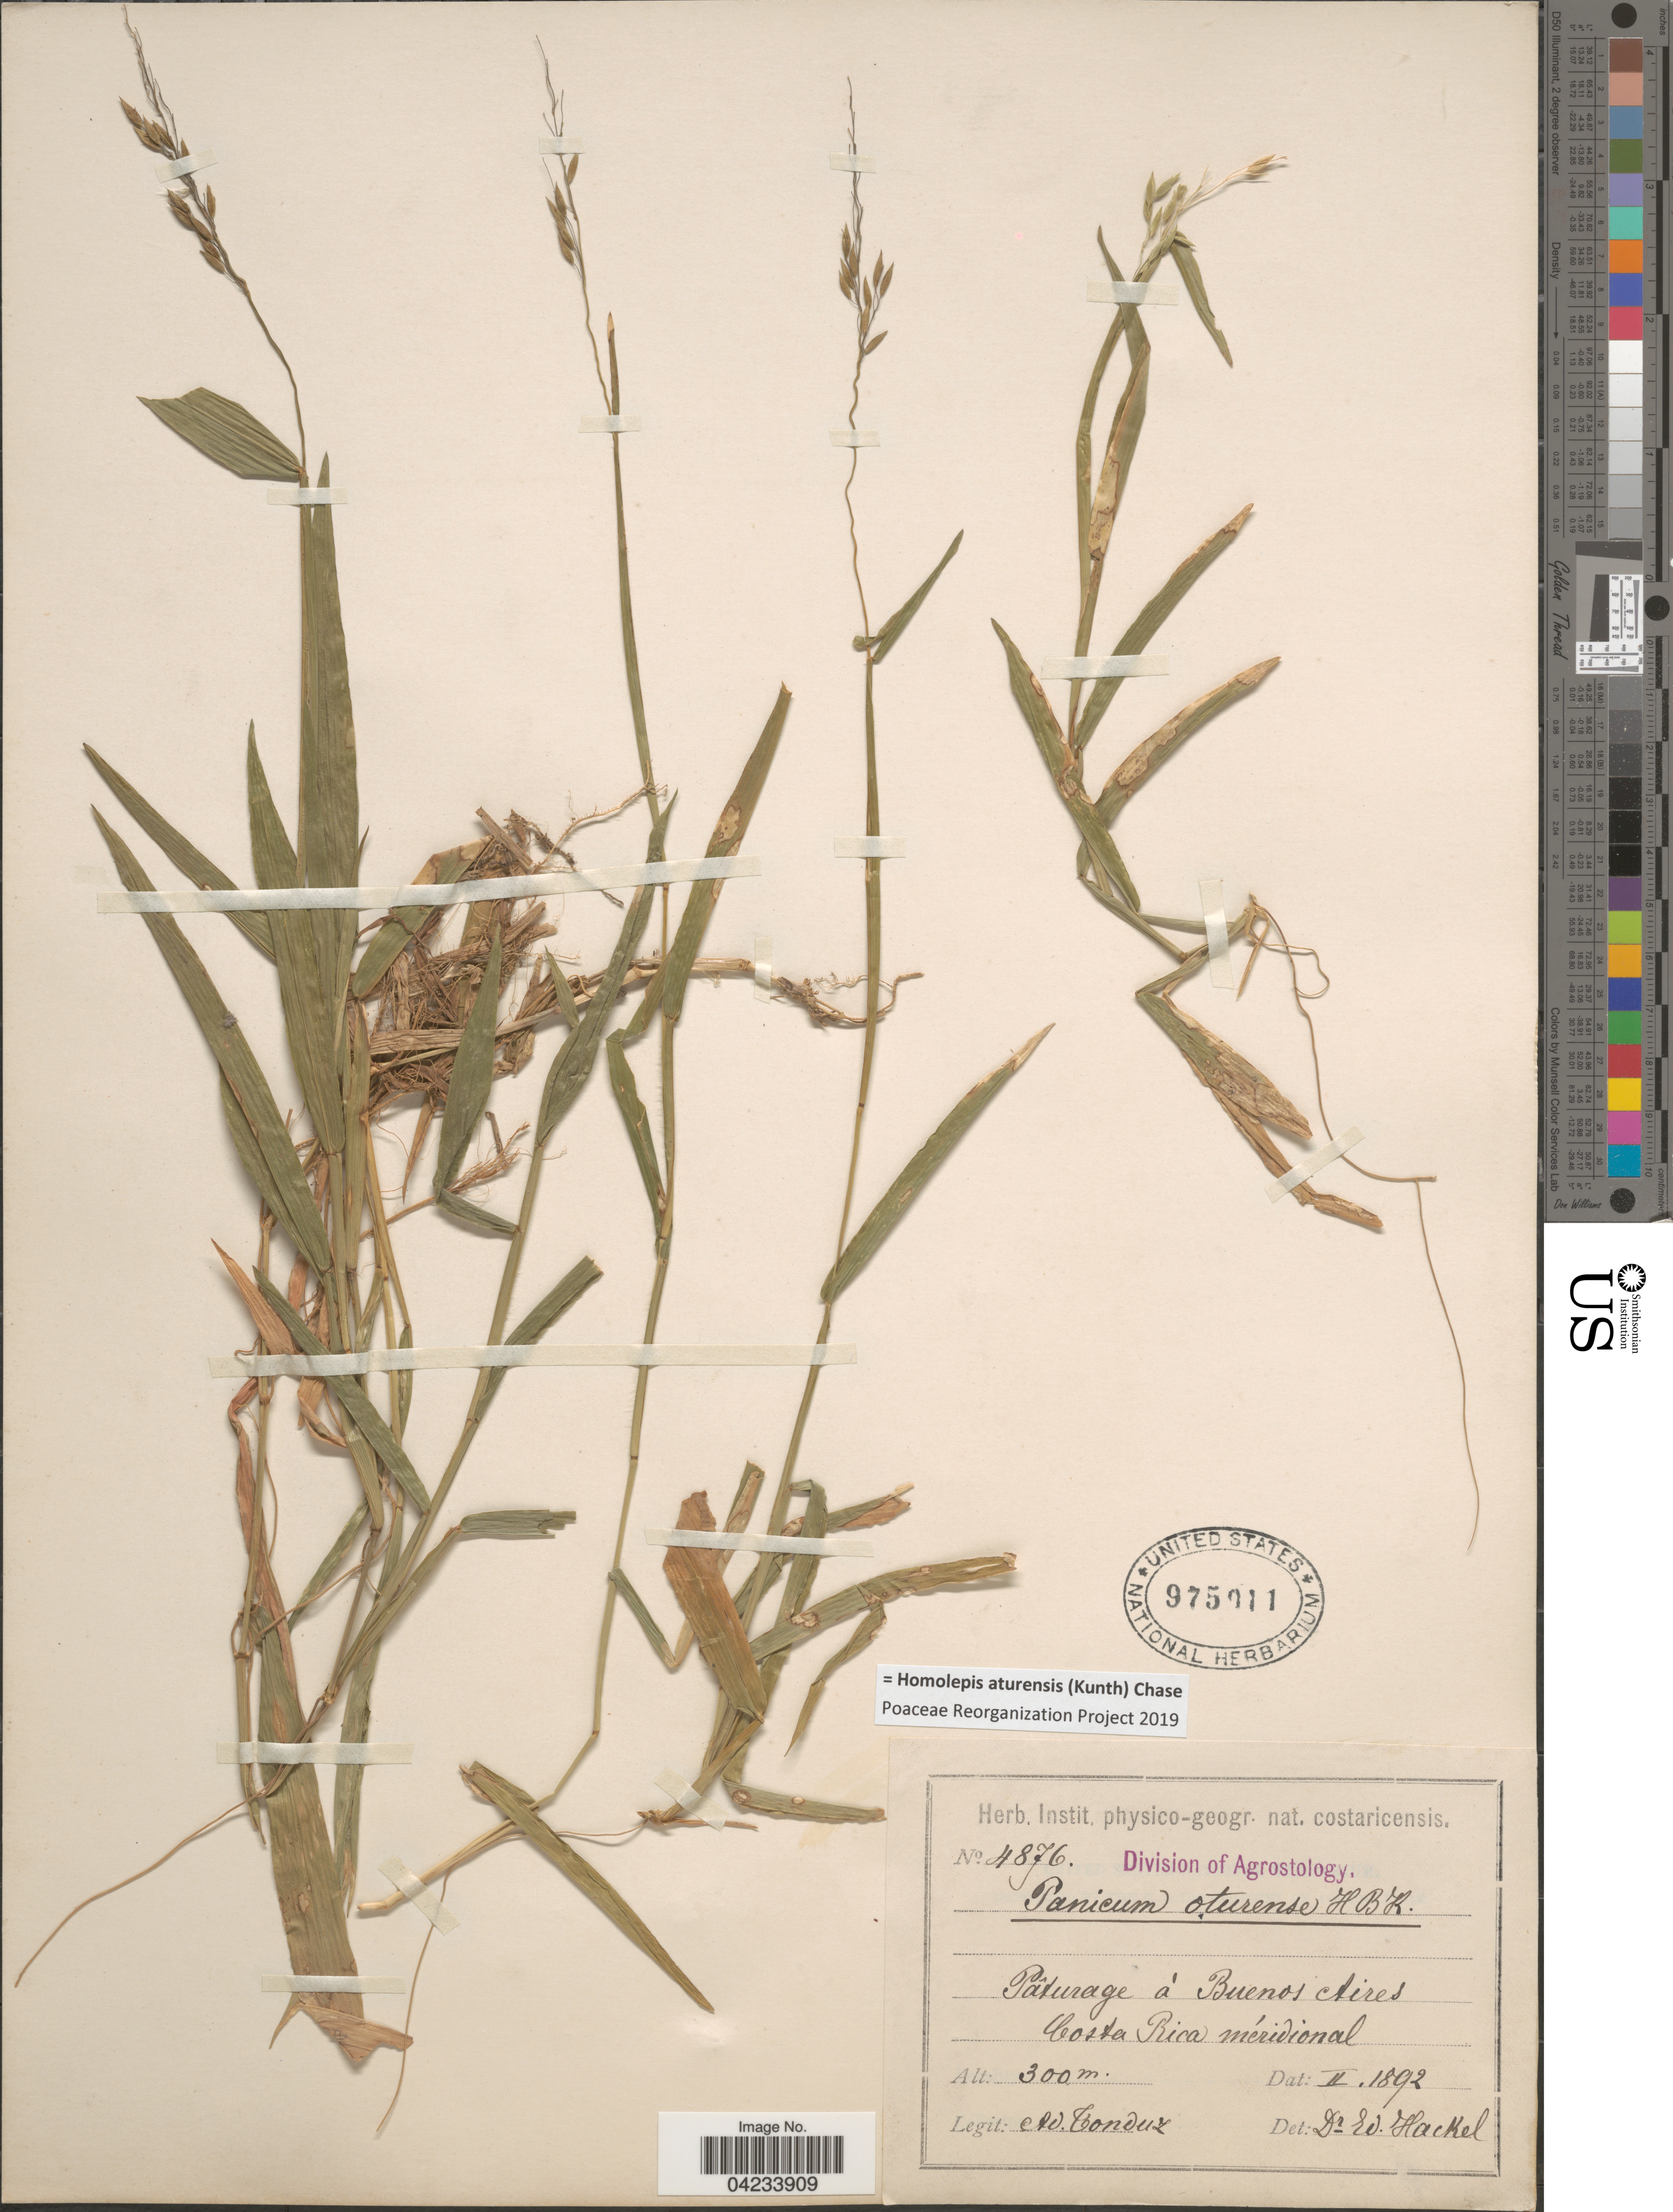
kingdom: Plantae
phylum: Tracheophyta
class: Liliopsida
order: Poales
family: Poaceae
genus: Homolepis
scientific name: Homolepis aturensis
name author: (Kunth) Chase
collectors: A. Tonduz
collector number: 4876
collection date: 1892-02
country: Costa Rica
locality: Pâturage à Buenos Aires. Costa Rica méridionales.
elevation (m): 300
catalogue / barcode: US 975011